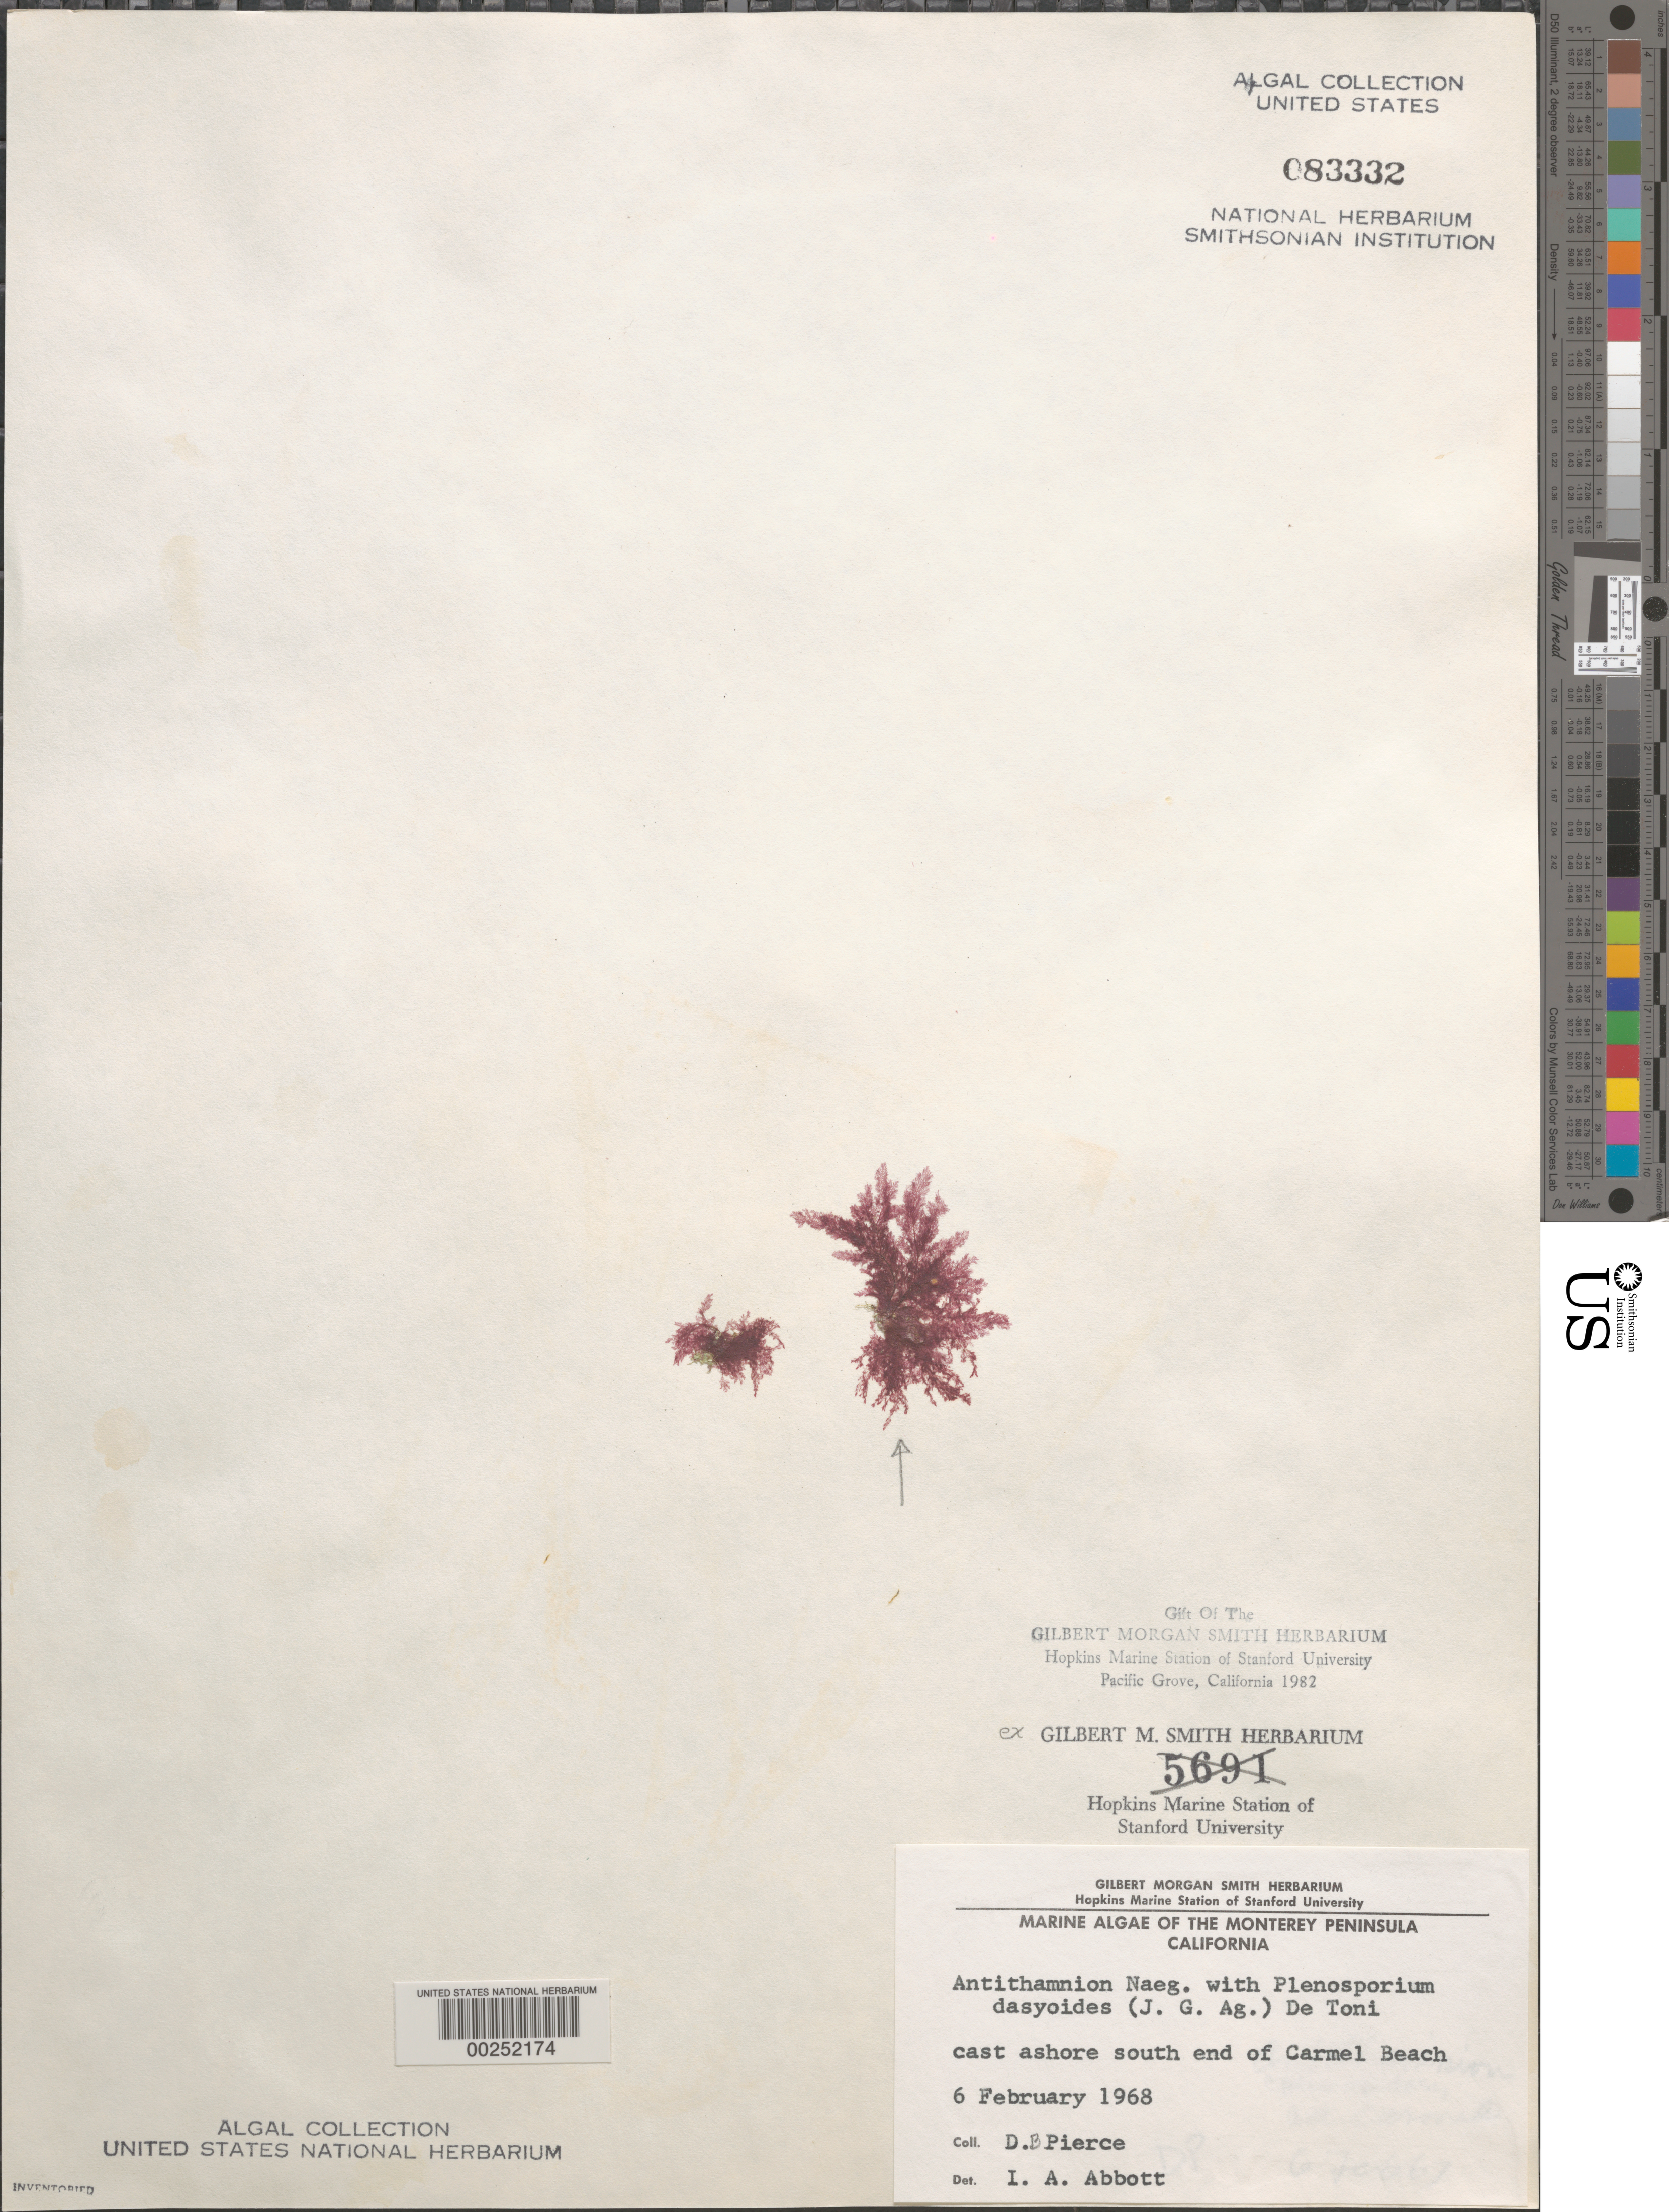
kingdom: Plantae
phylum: Rhodophyta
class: Florideophyceae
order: Ceramiales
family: Ceramiaceae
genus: Antithamnion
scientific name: Antithamnion sp.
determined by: Abbott, Isabella A.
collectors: D. Pierce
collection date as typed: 06 Feb 1968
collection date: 1968-02-06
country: United States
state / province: California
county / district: Monterey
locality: Carmel Beach, south end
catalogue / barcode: US 83332